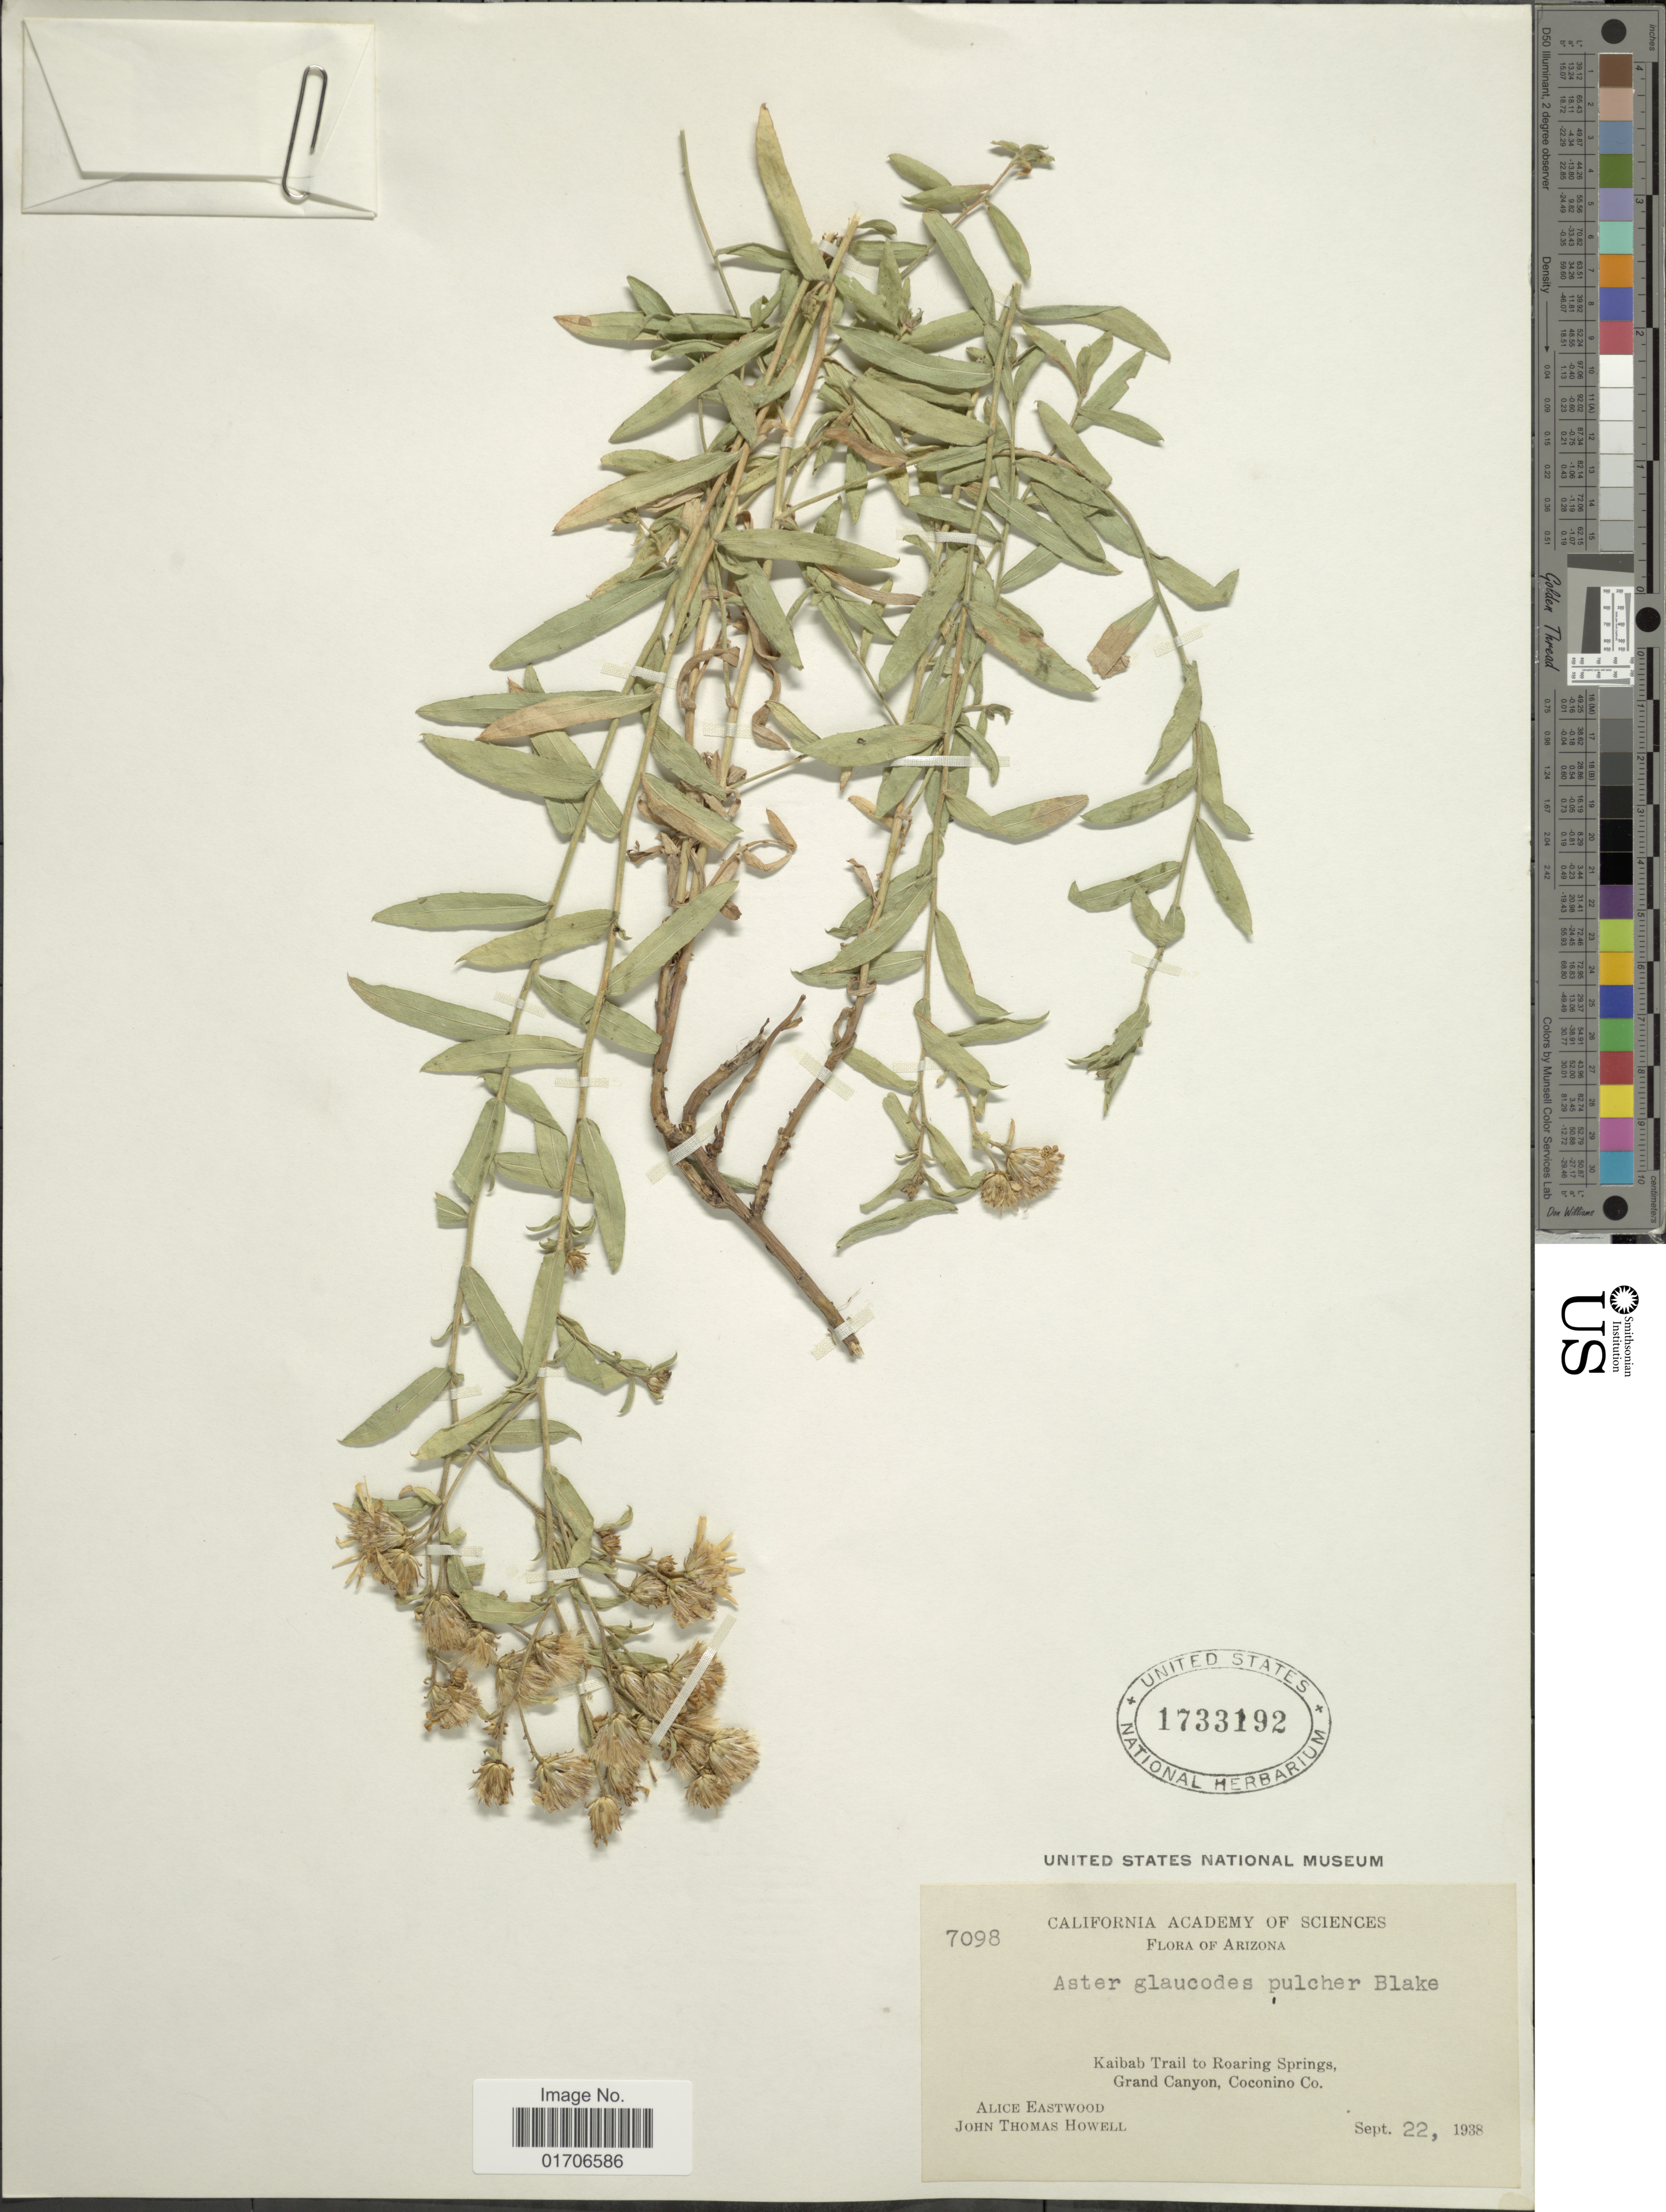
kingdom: Plantae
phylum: Tracheophyta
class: Magnoliopsida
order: Asterales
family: Asteraceae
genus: Eurybia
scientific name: Eurybia pulchra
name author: (S.F. Blake) G.L. Nesom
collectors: A. Eastwood & J. T. Howell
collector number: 7098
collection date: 1938-09-22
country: United States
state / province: Arizona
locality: Kaibab Trail to Roaring Springs, Grand Canyon, Coconino Co.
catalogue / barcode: US 1733192